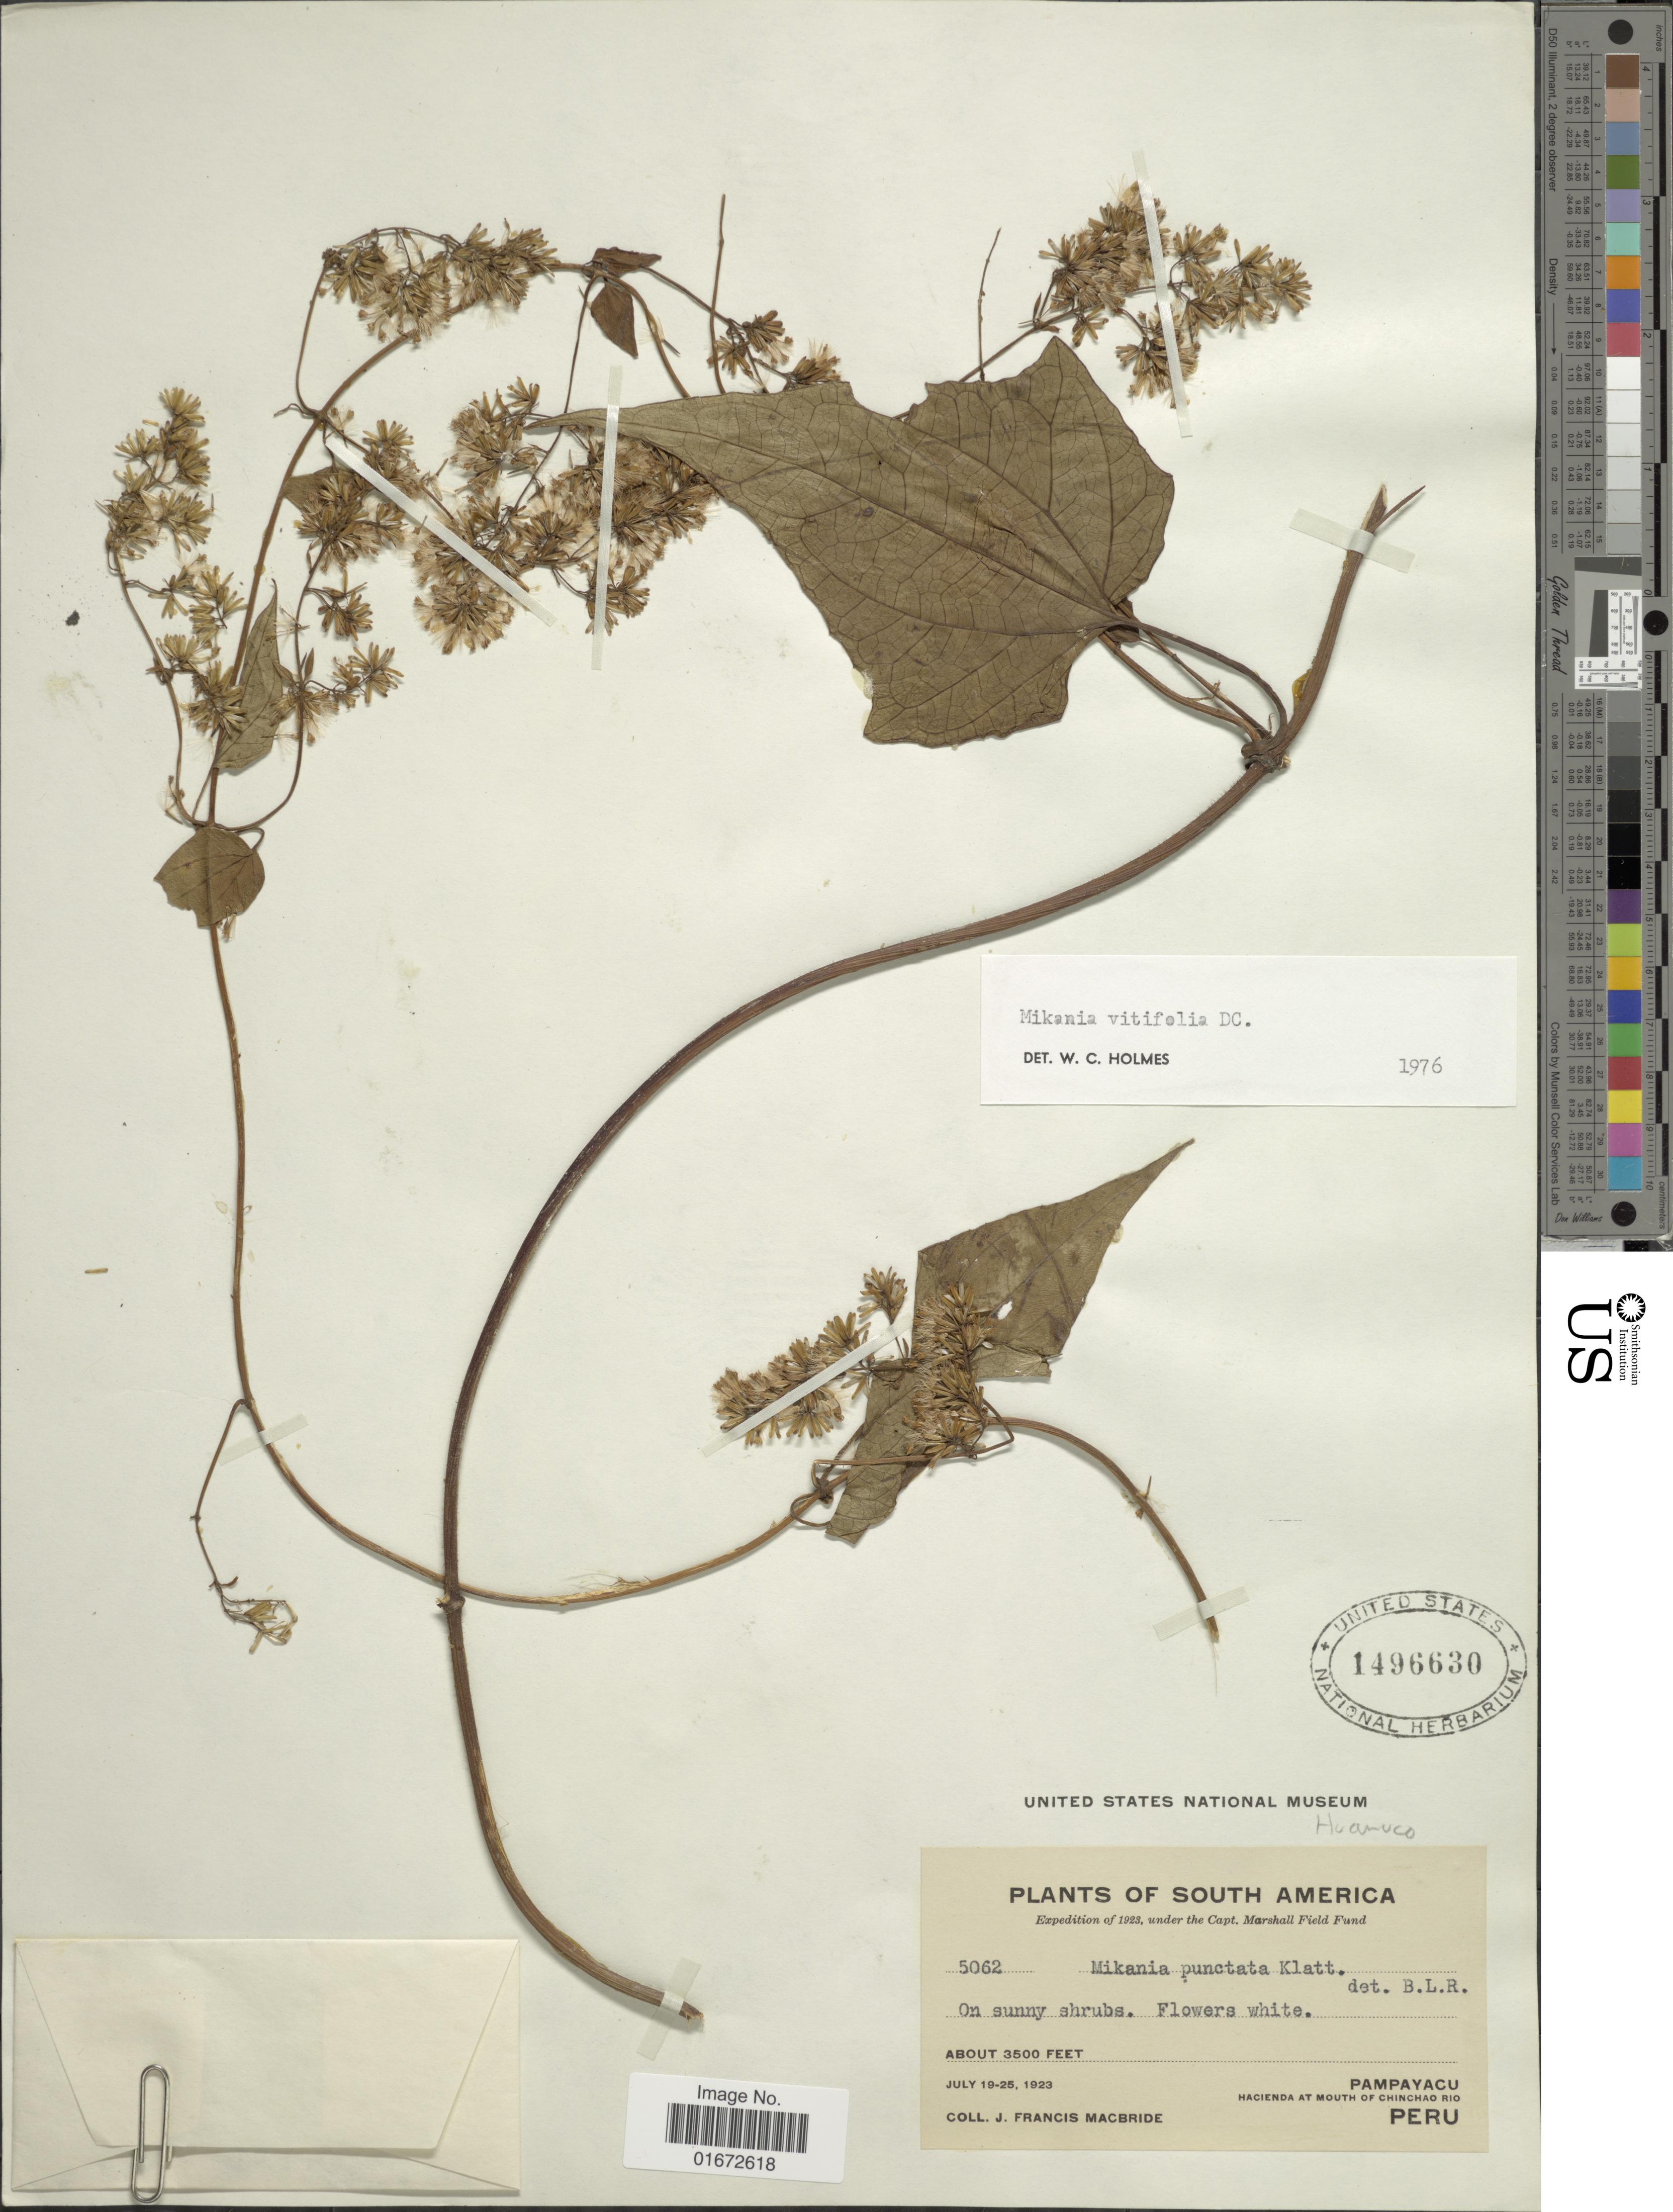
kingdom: Plantae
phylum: Tracheophyta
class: Magnoliopsida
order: Asterales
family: Asteraceae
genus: Mikania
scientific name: Mikania vitifolia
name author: DC.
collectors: J. F. Macbride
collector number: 5062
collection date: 1923-07-19/1923-07-25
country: Peru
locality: On sunny shrubs. Pampayacu. Hacienda at mouth of Chinchao Rio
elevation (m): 1067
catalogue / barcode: US 1496630